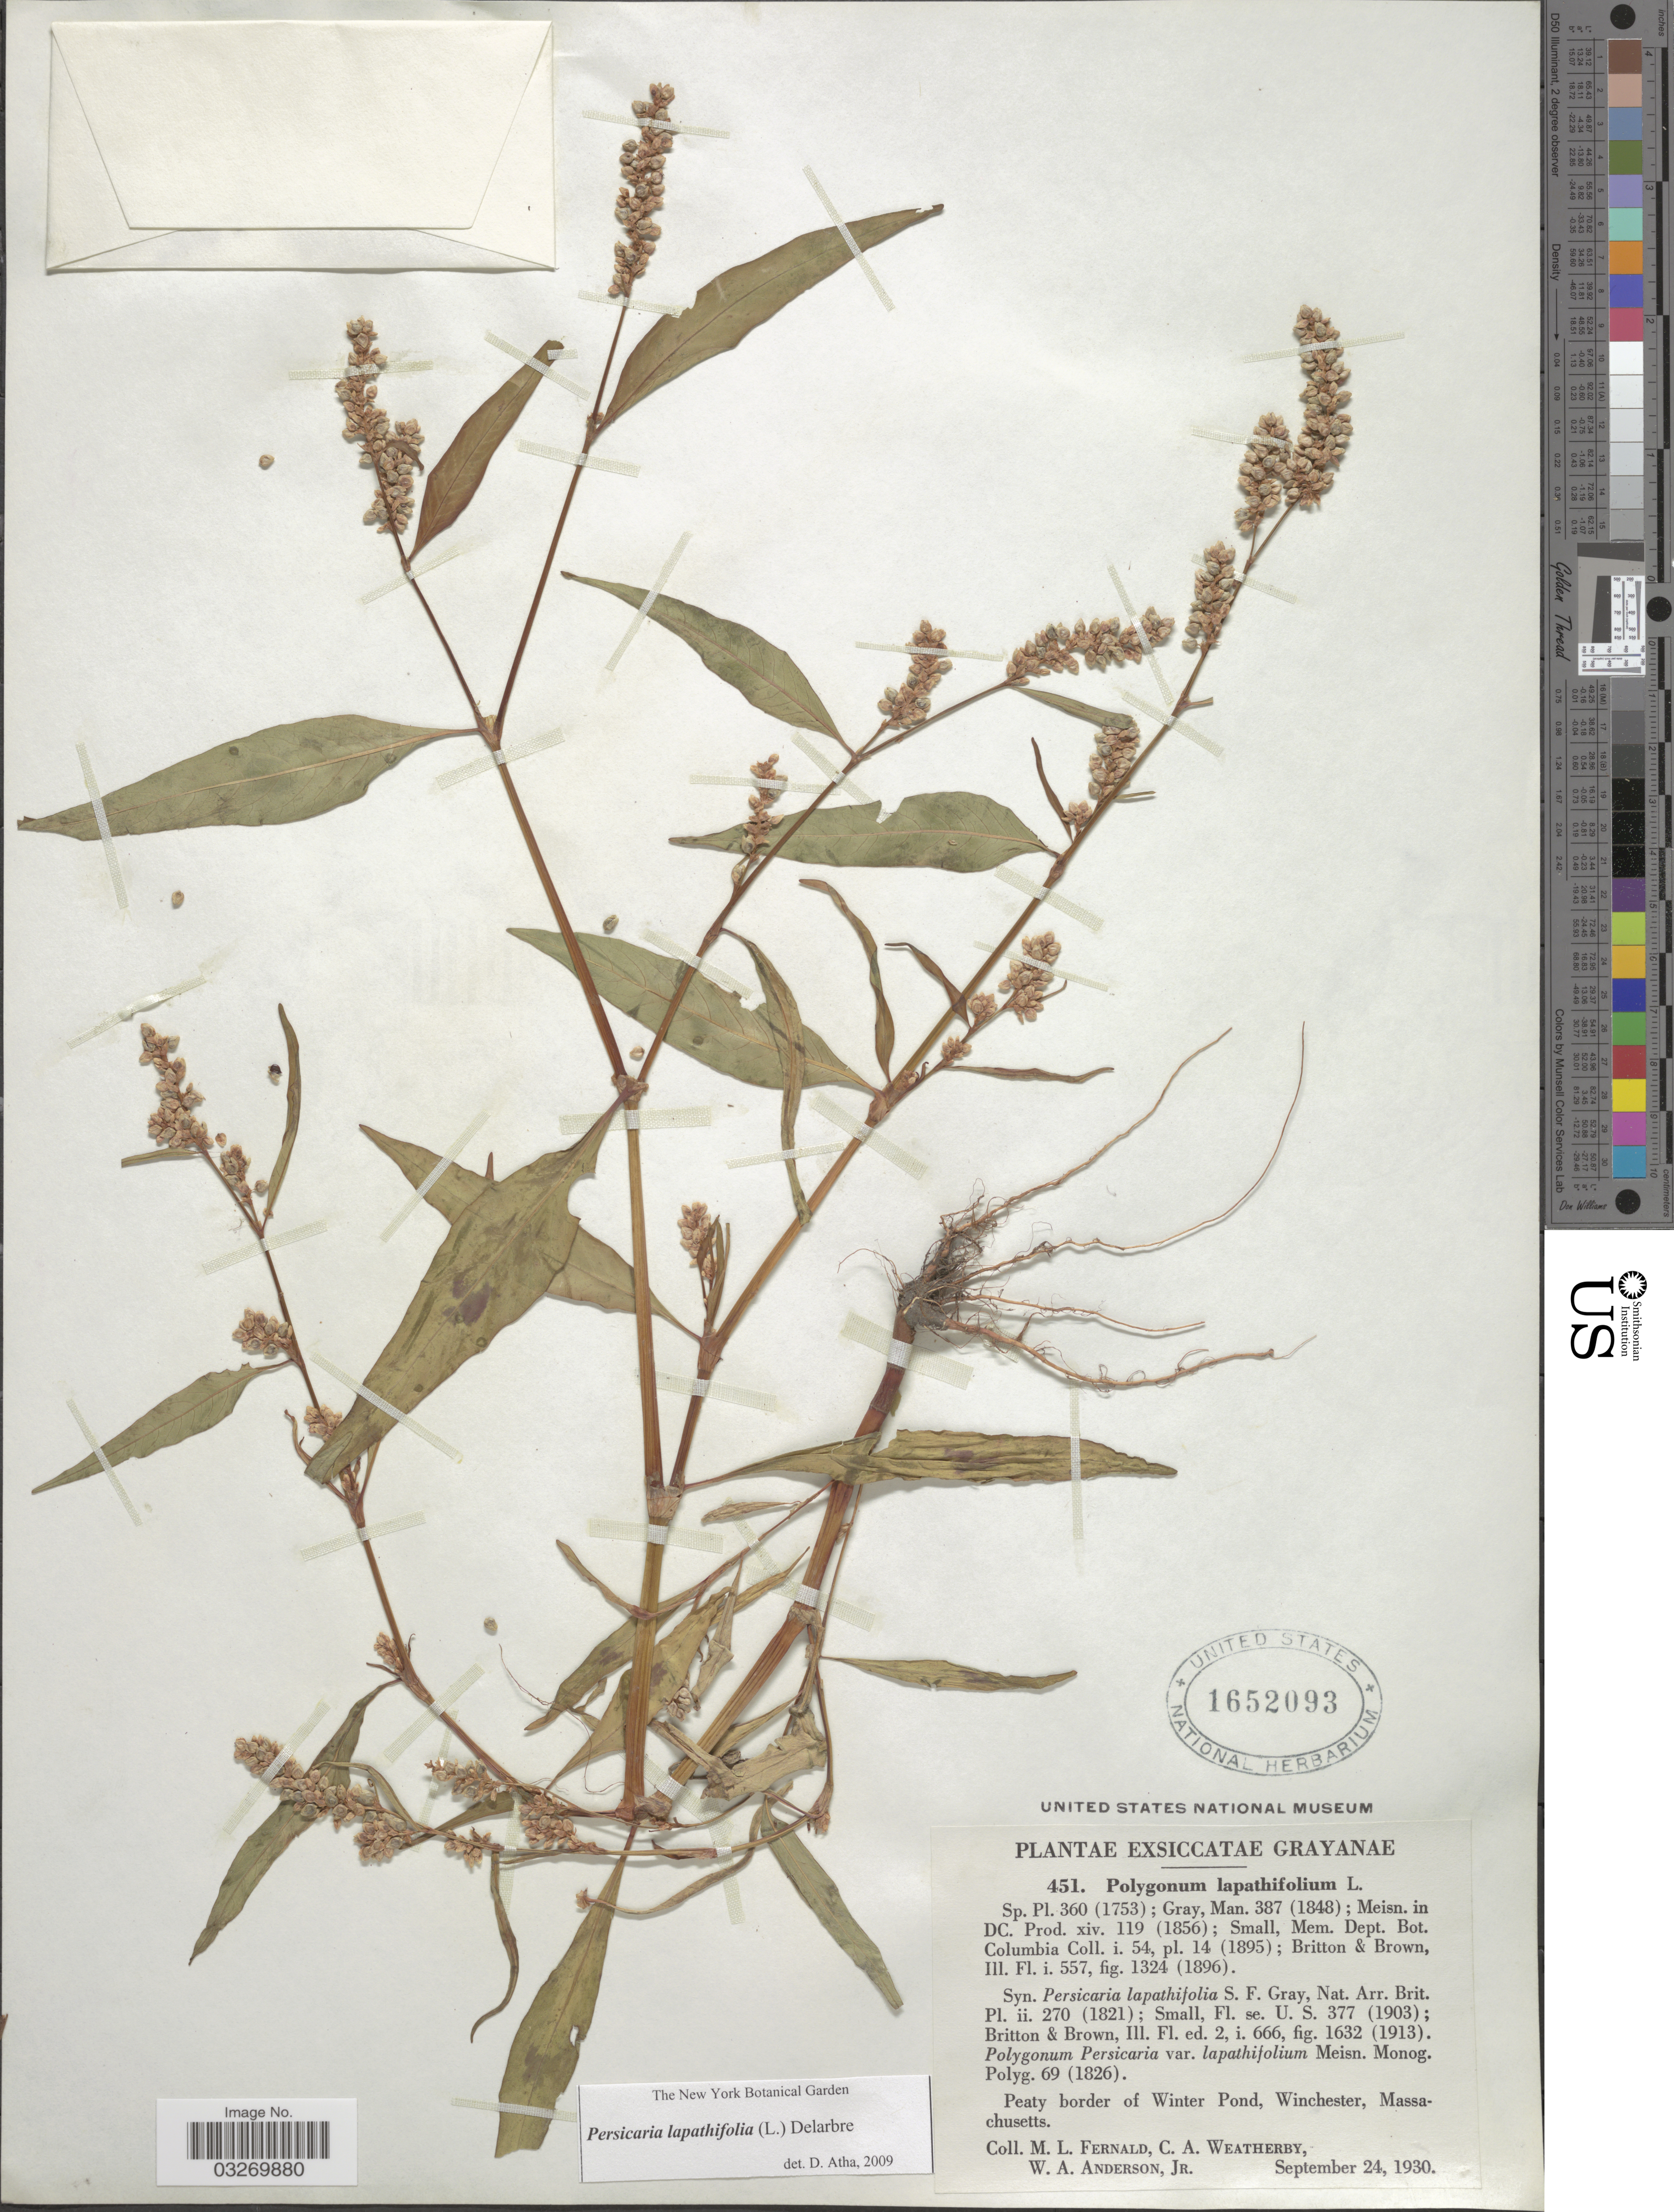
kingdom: Plantae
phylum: Tracheophyta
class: Magnoliopsida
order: Caryophyllales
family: Polygonaceae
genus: Persicaria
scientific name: Persicaria lapathifolia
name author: (L.) Delarbre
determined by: Atha, D. E.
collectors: M. L. Fernald, C. A. Weatherby & W. A. Anderson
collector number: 451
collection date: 1930-09-24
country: United States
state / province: Massachusetts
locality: Peaty border of Winter Pond, Winchester.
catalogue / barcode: US 1652093